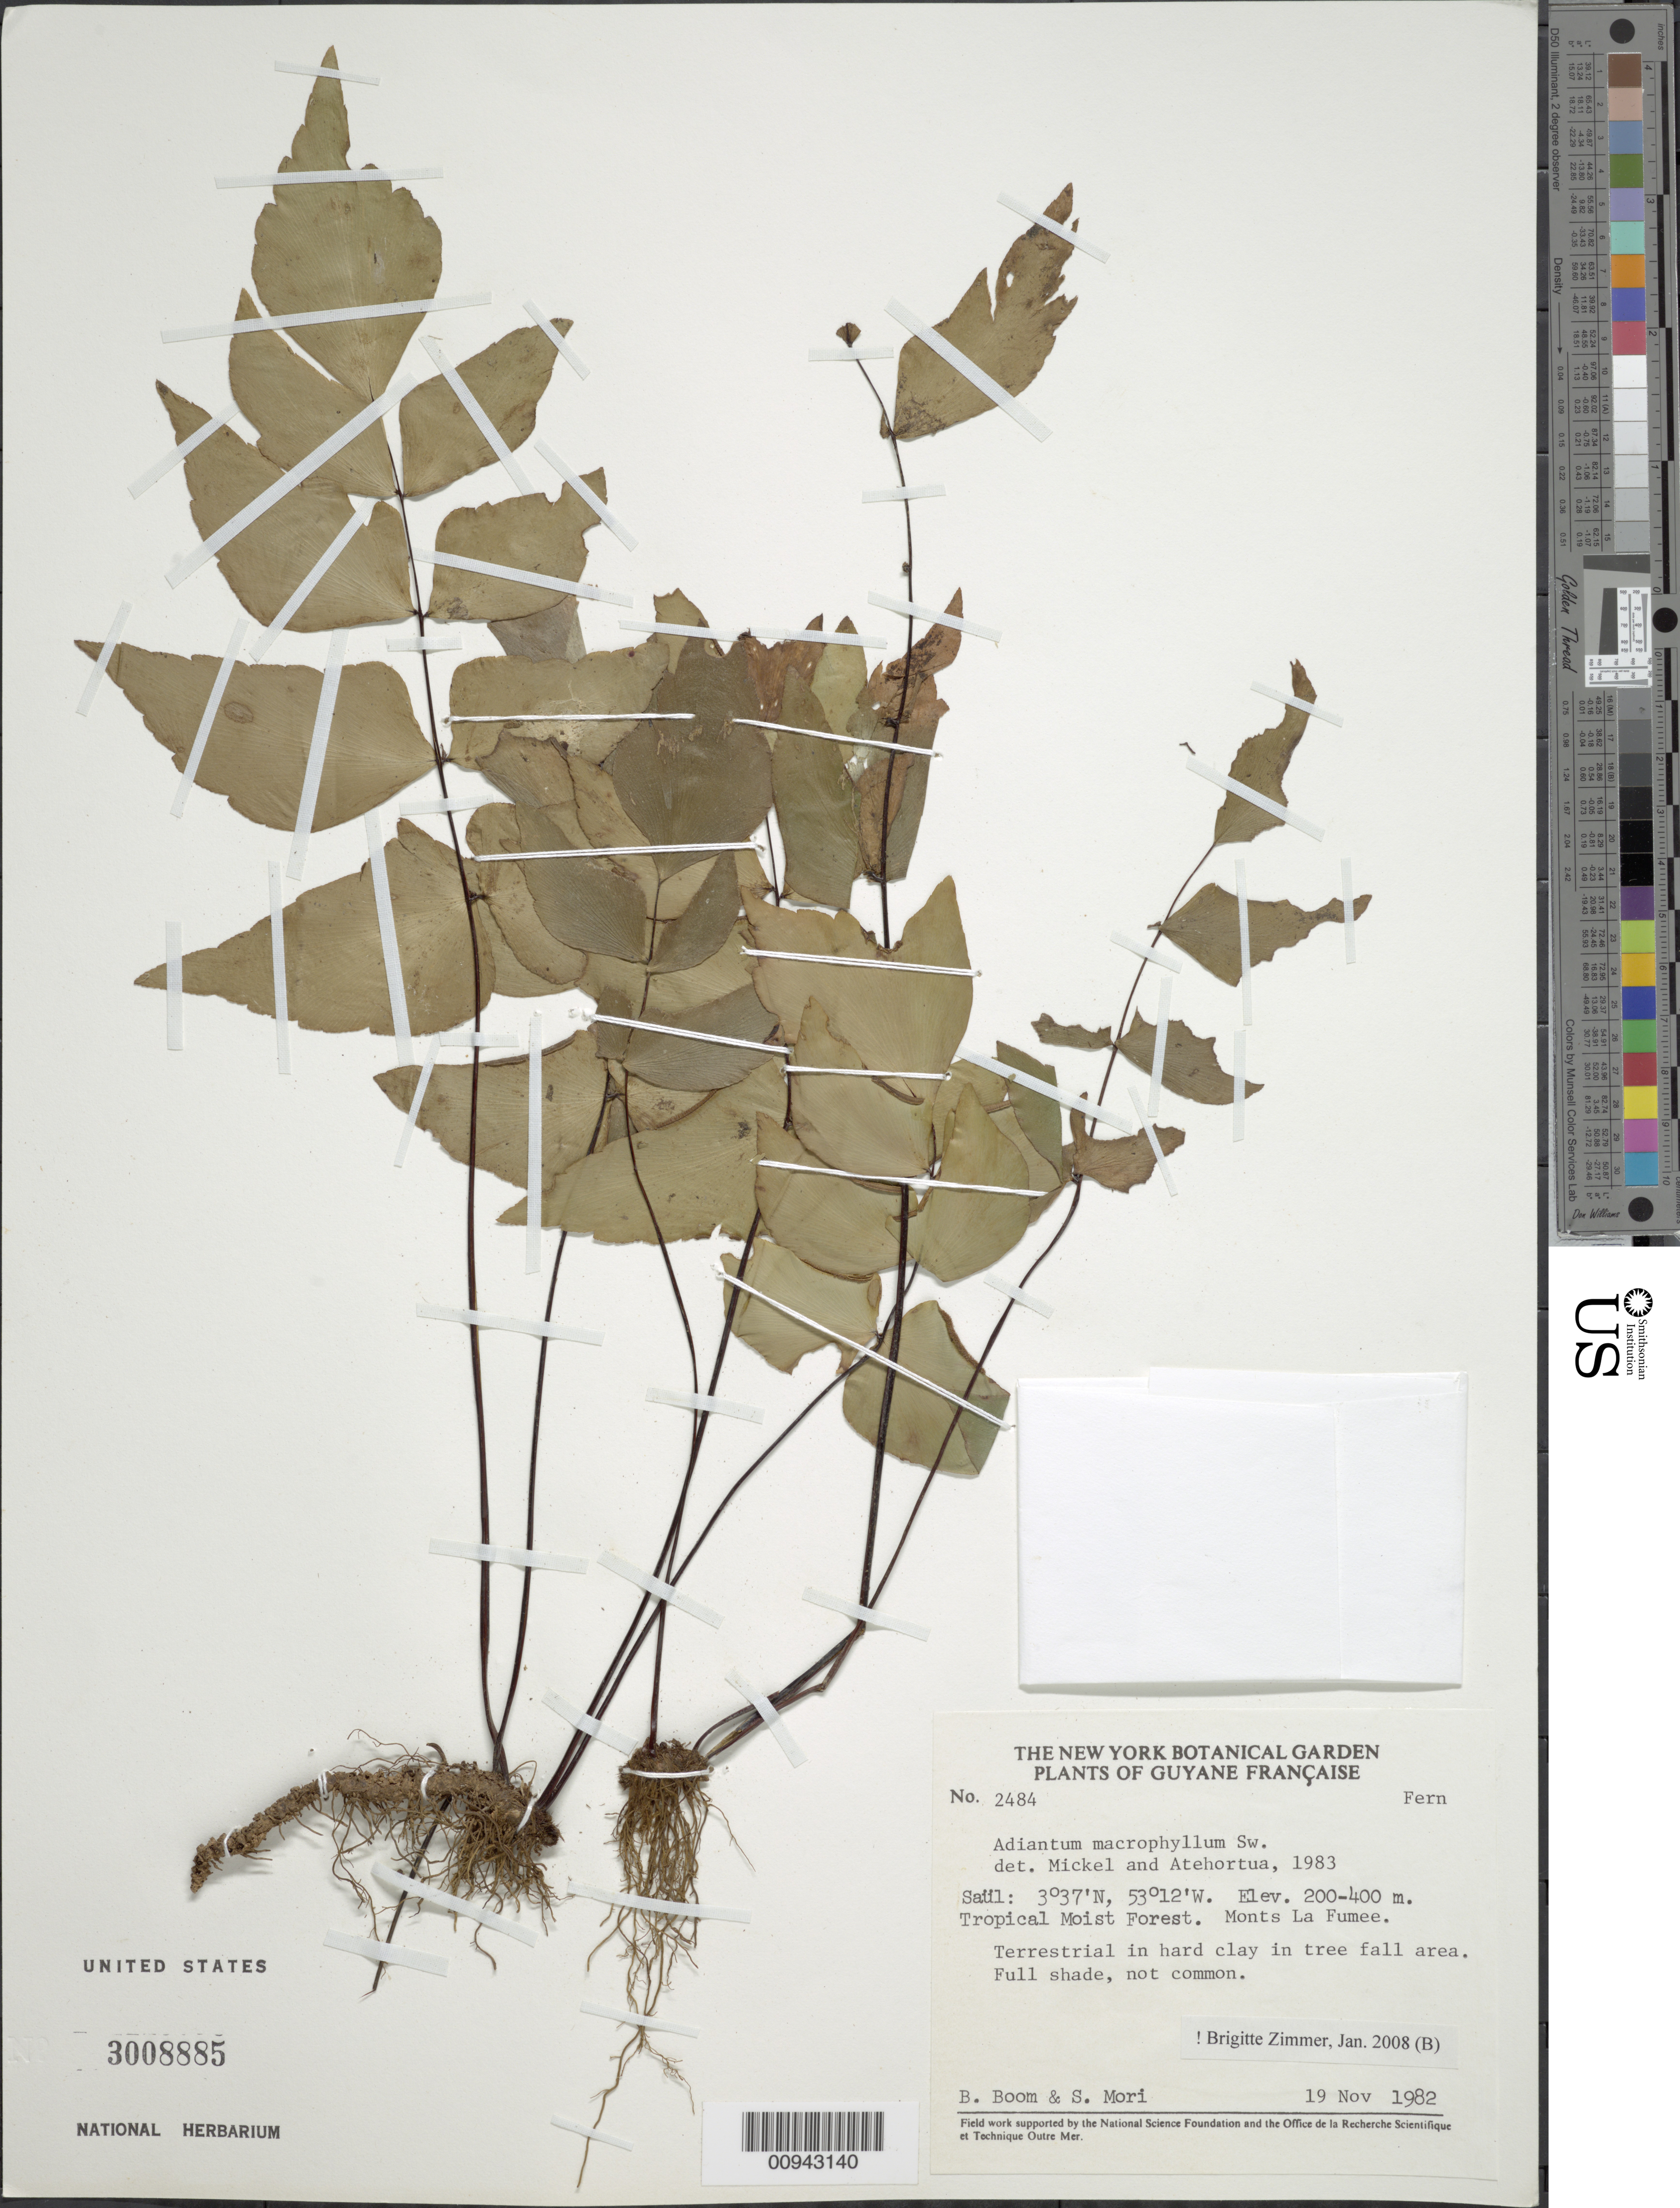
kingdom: Plantae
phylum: Tracheophyta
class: Polypodiopsida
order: Polypodiales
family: Pteridaceae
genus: Adiantum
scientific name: Adiantum macrophyllum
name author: Sw.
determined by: Zimmer, B.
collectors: B. M. Boom & S. Mori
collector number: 2484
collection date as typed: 19-Nov-82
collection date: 1982-11-19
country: French Guiana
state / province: Saint-Laurent-du-Maroni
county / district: Saül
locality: Monts La Fumée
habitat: Tropical moist forest, terrestrial in hard clay in tree fall area; full shade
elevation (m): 200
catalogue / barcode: US 3008885